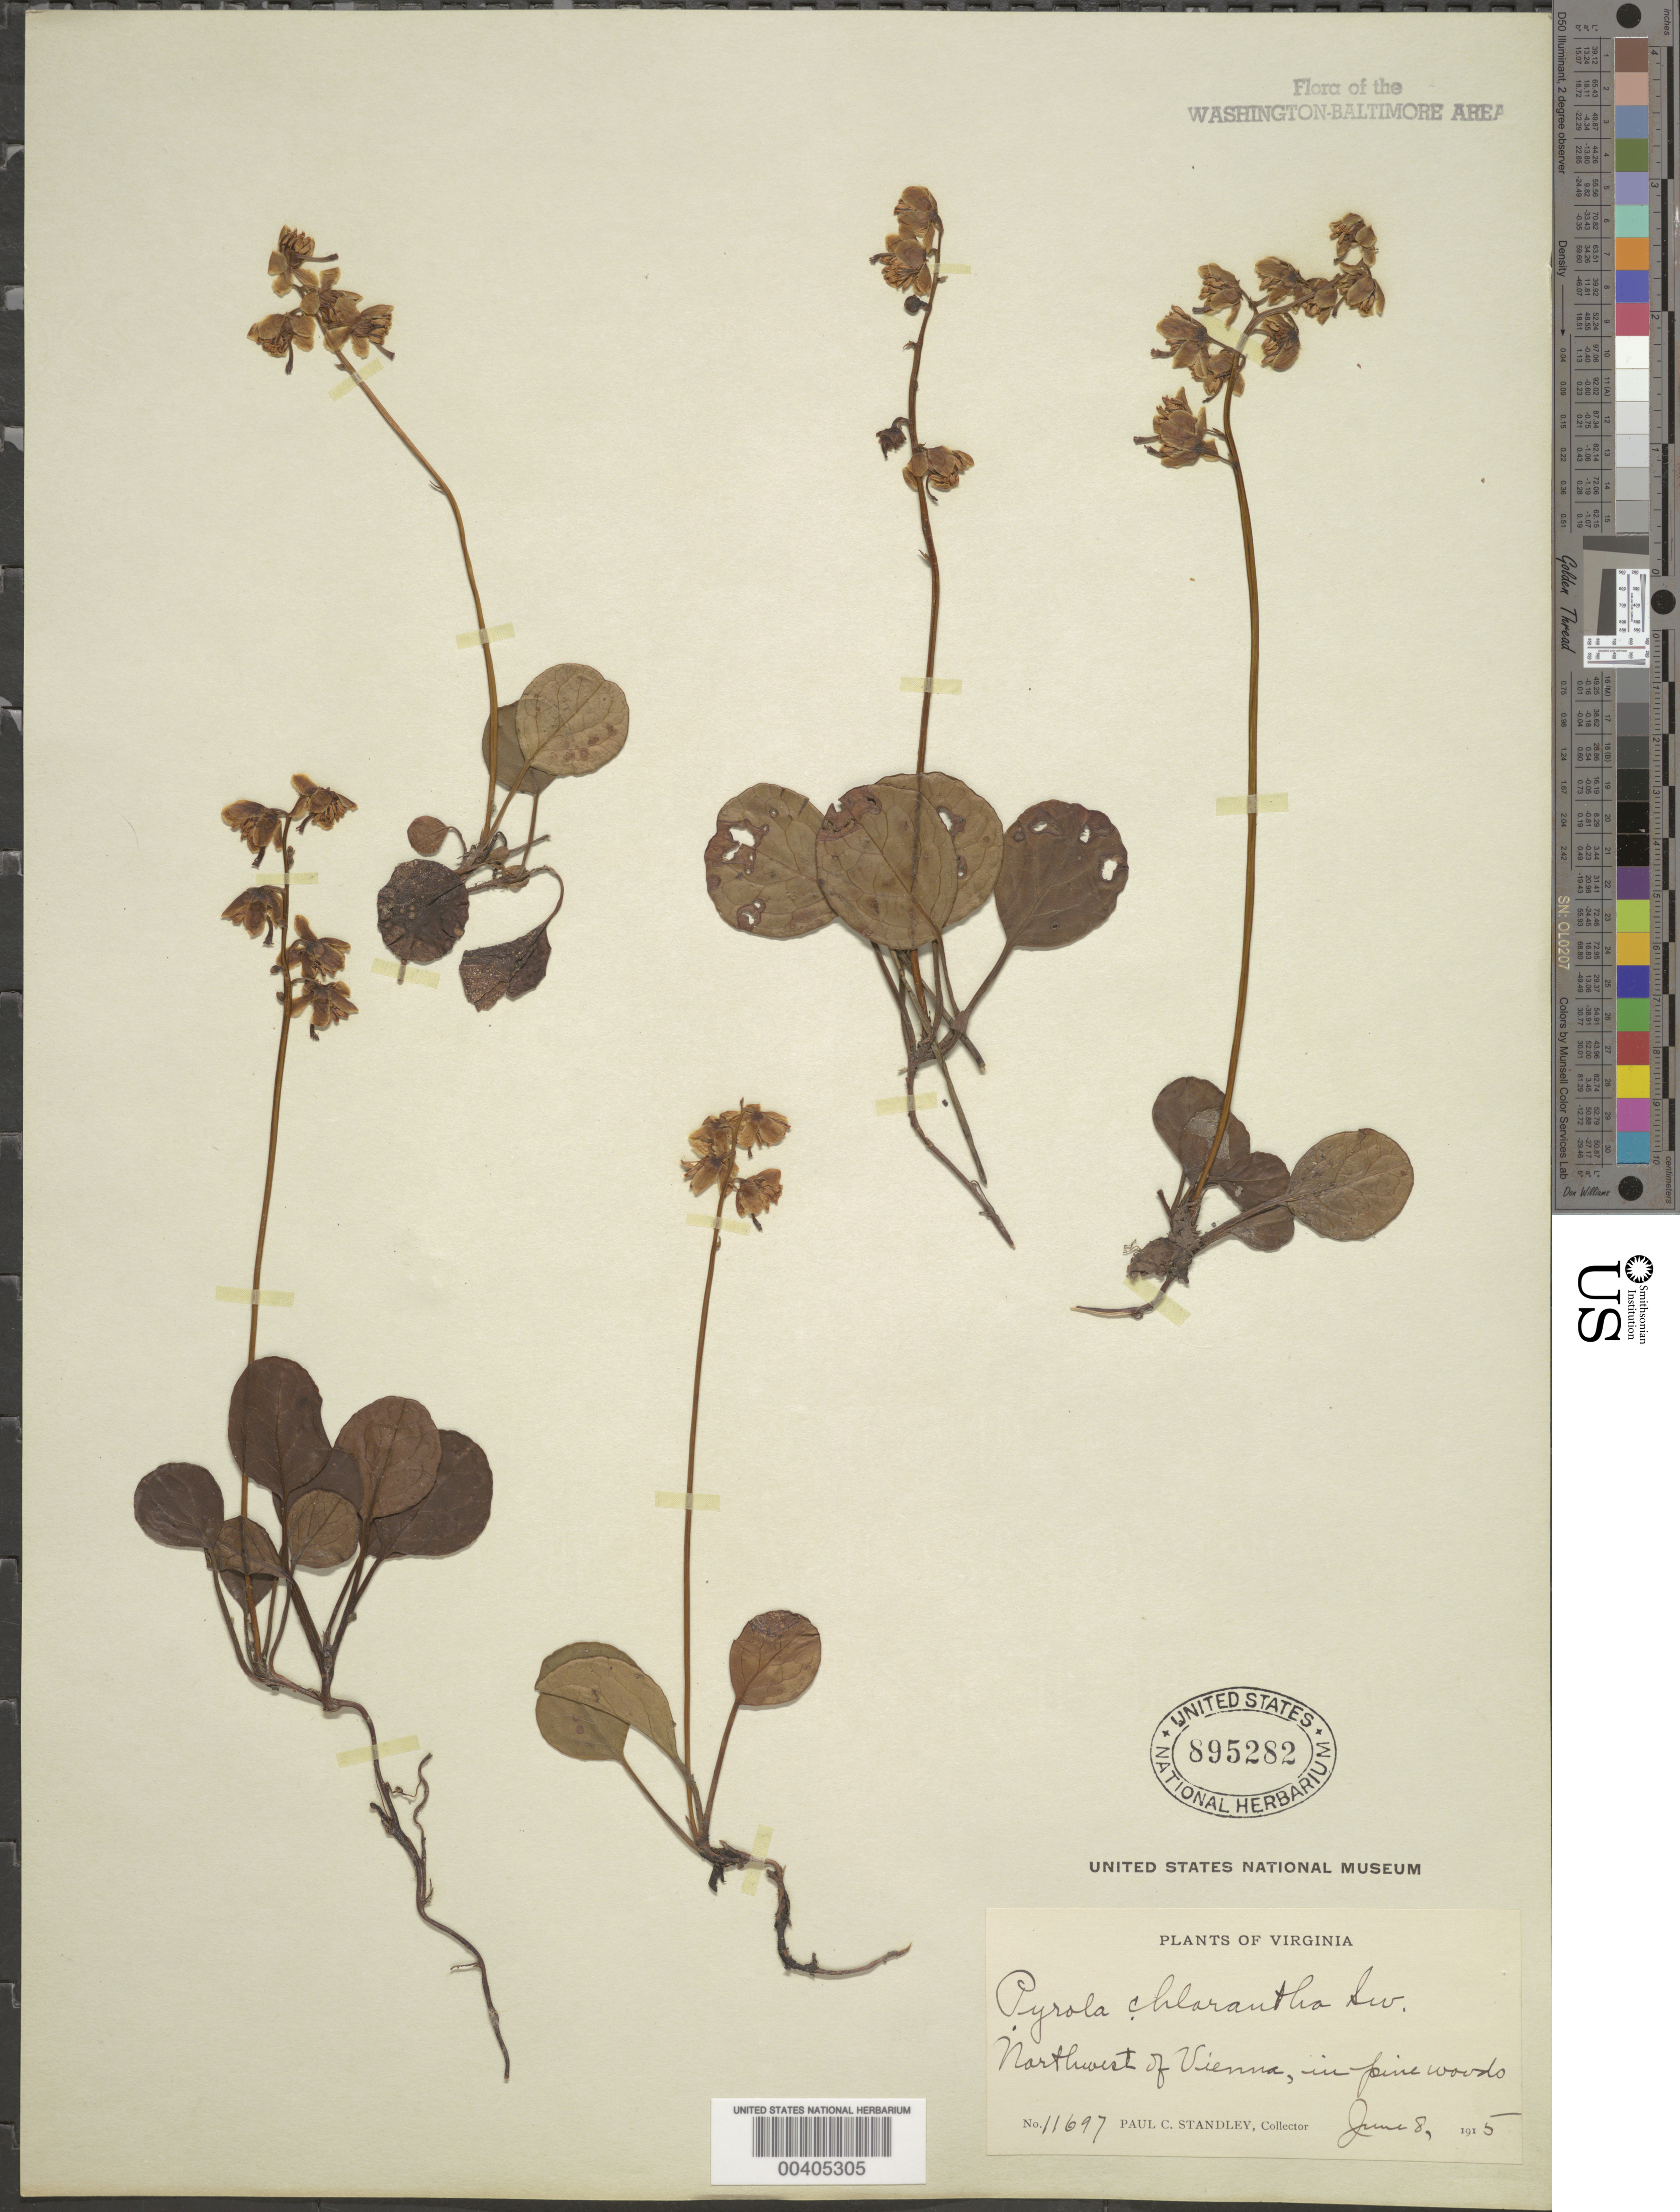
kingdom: Plantae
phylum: Tracheophyta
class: Magnoliopsida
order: Ericales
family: Ericaceae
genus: Pyrola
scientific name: Pyrola chlorantha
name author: Schweigg.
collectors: P. C. Standley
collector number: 11697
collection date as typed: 08 Jun 1915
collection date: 1915-06-08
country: United States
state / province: Virginia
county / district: Fairfax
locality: Northwest of Vienna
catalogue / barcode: US 895282